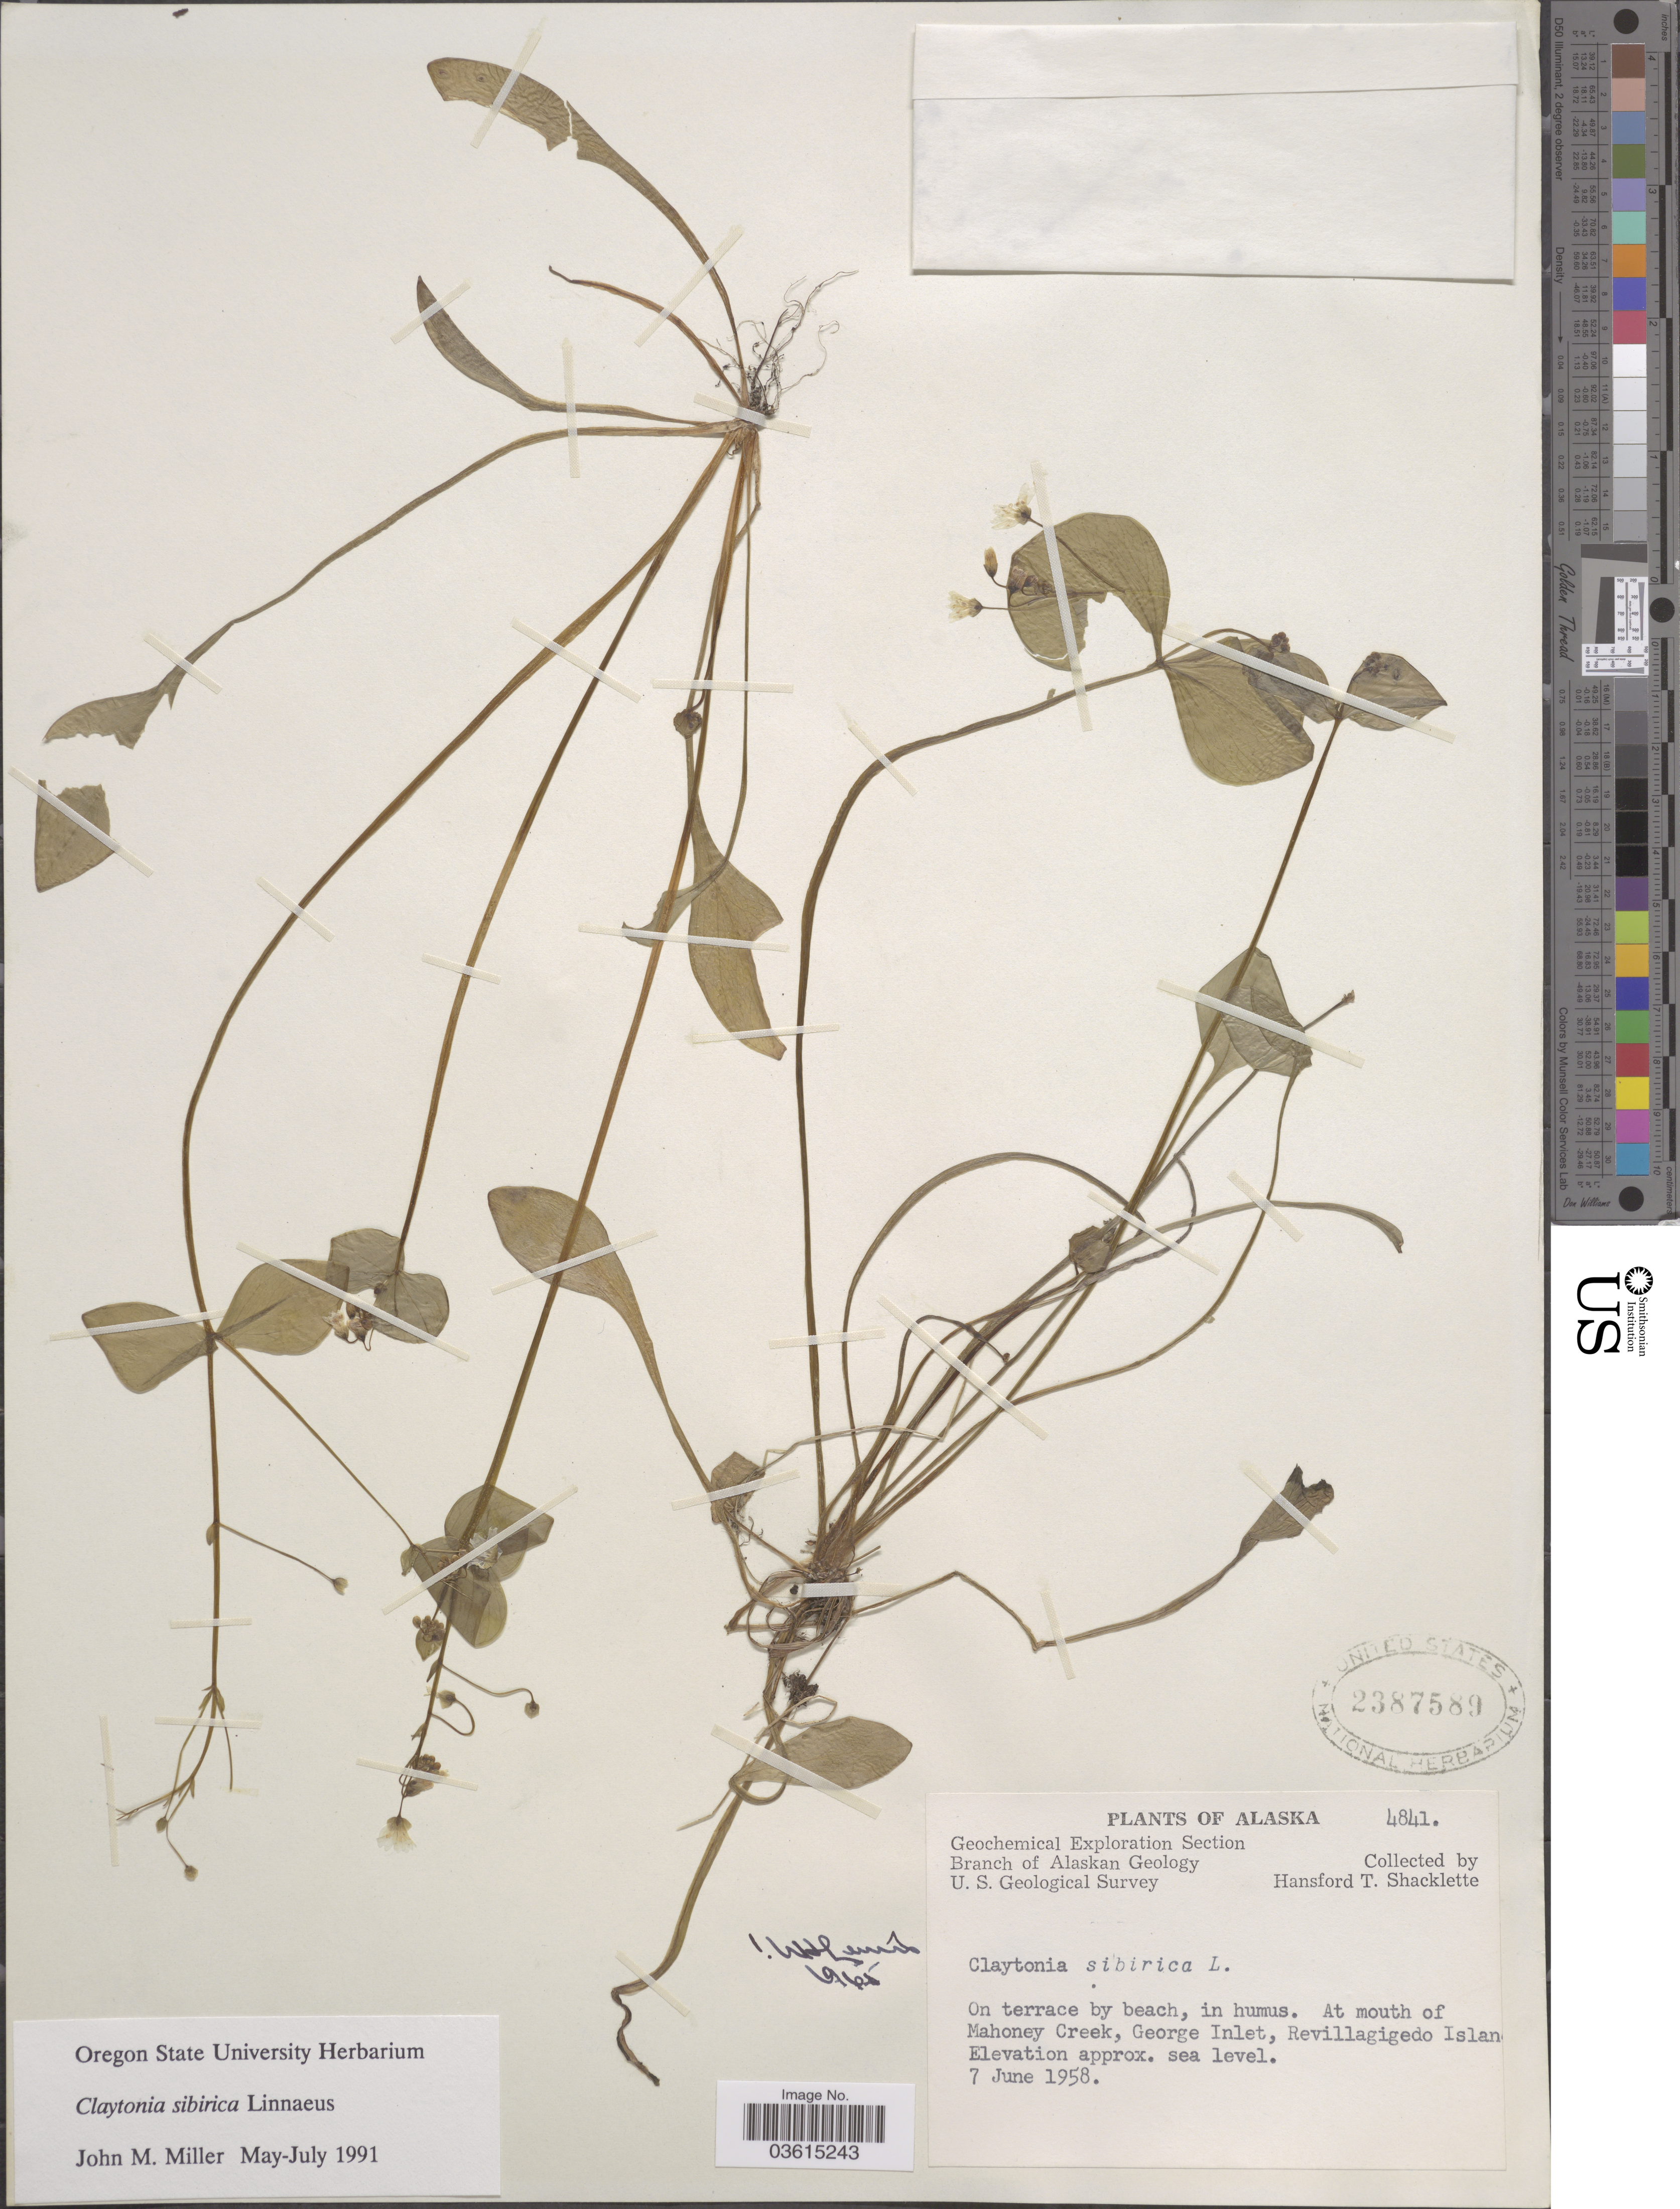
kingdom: Plantae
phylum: Tracheophyta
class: Magnoliopsida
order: Caryophyllales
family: Montiaceae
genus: Claytonia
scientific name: Claytonia sibirica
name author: L.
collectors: H. Shacklette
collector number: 4841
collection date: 1958-06-07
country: United States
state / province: Alaska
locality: At mouth of Mahoney Creek, George Inlet, Revillagigedo Islan.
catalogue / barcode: US 2387589